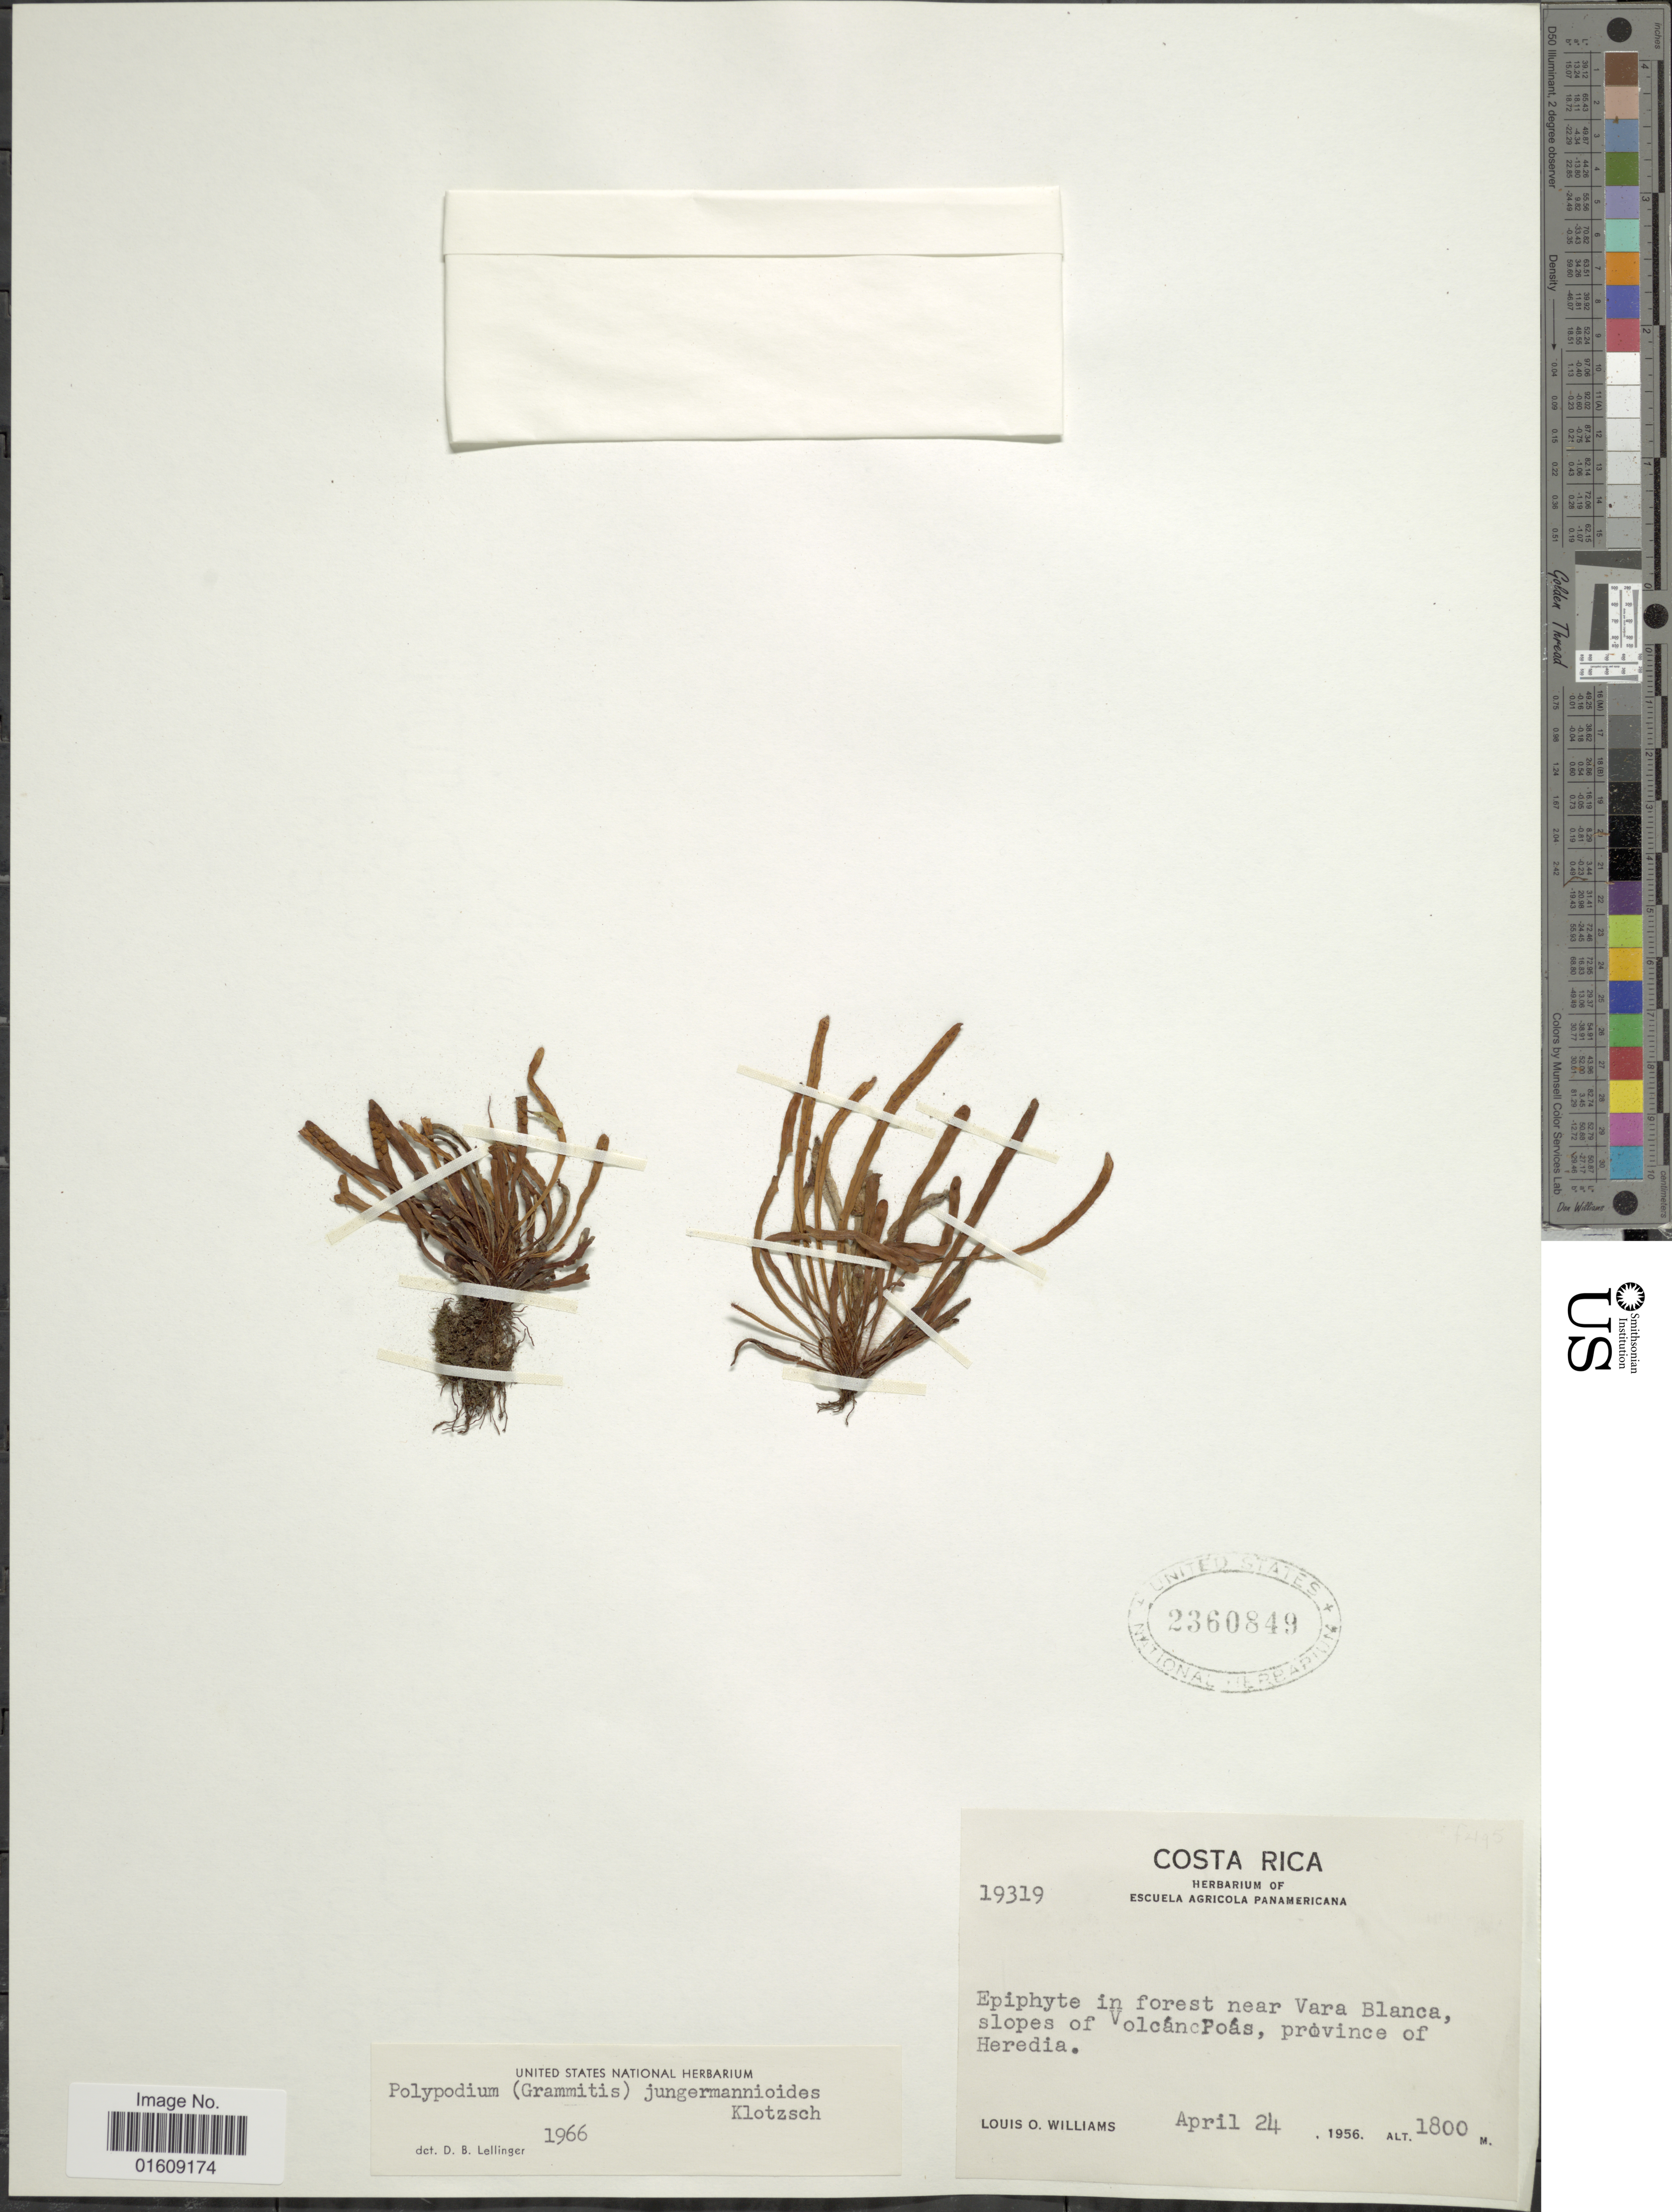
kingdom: Plantae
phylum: Tracheophyta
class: Polypodiopsida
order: Polypodiales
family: Polypodiaceae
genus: Ceradenia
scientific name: Ceradenia jungermannioides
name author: (Klotzsch) L.E. Bishop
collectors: L. O. Williams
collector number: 19319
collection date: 1956-04-24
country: Costa Rica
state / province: Heredia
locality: Costa Rica, near Vara Blanca, slopes of Volcáno Poás, Province of Heredia.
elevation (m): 1800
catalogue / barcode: US 2360849